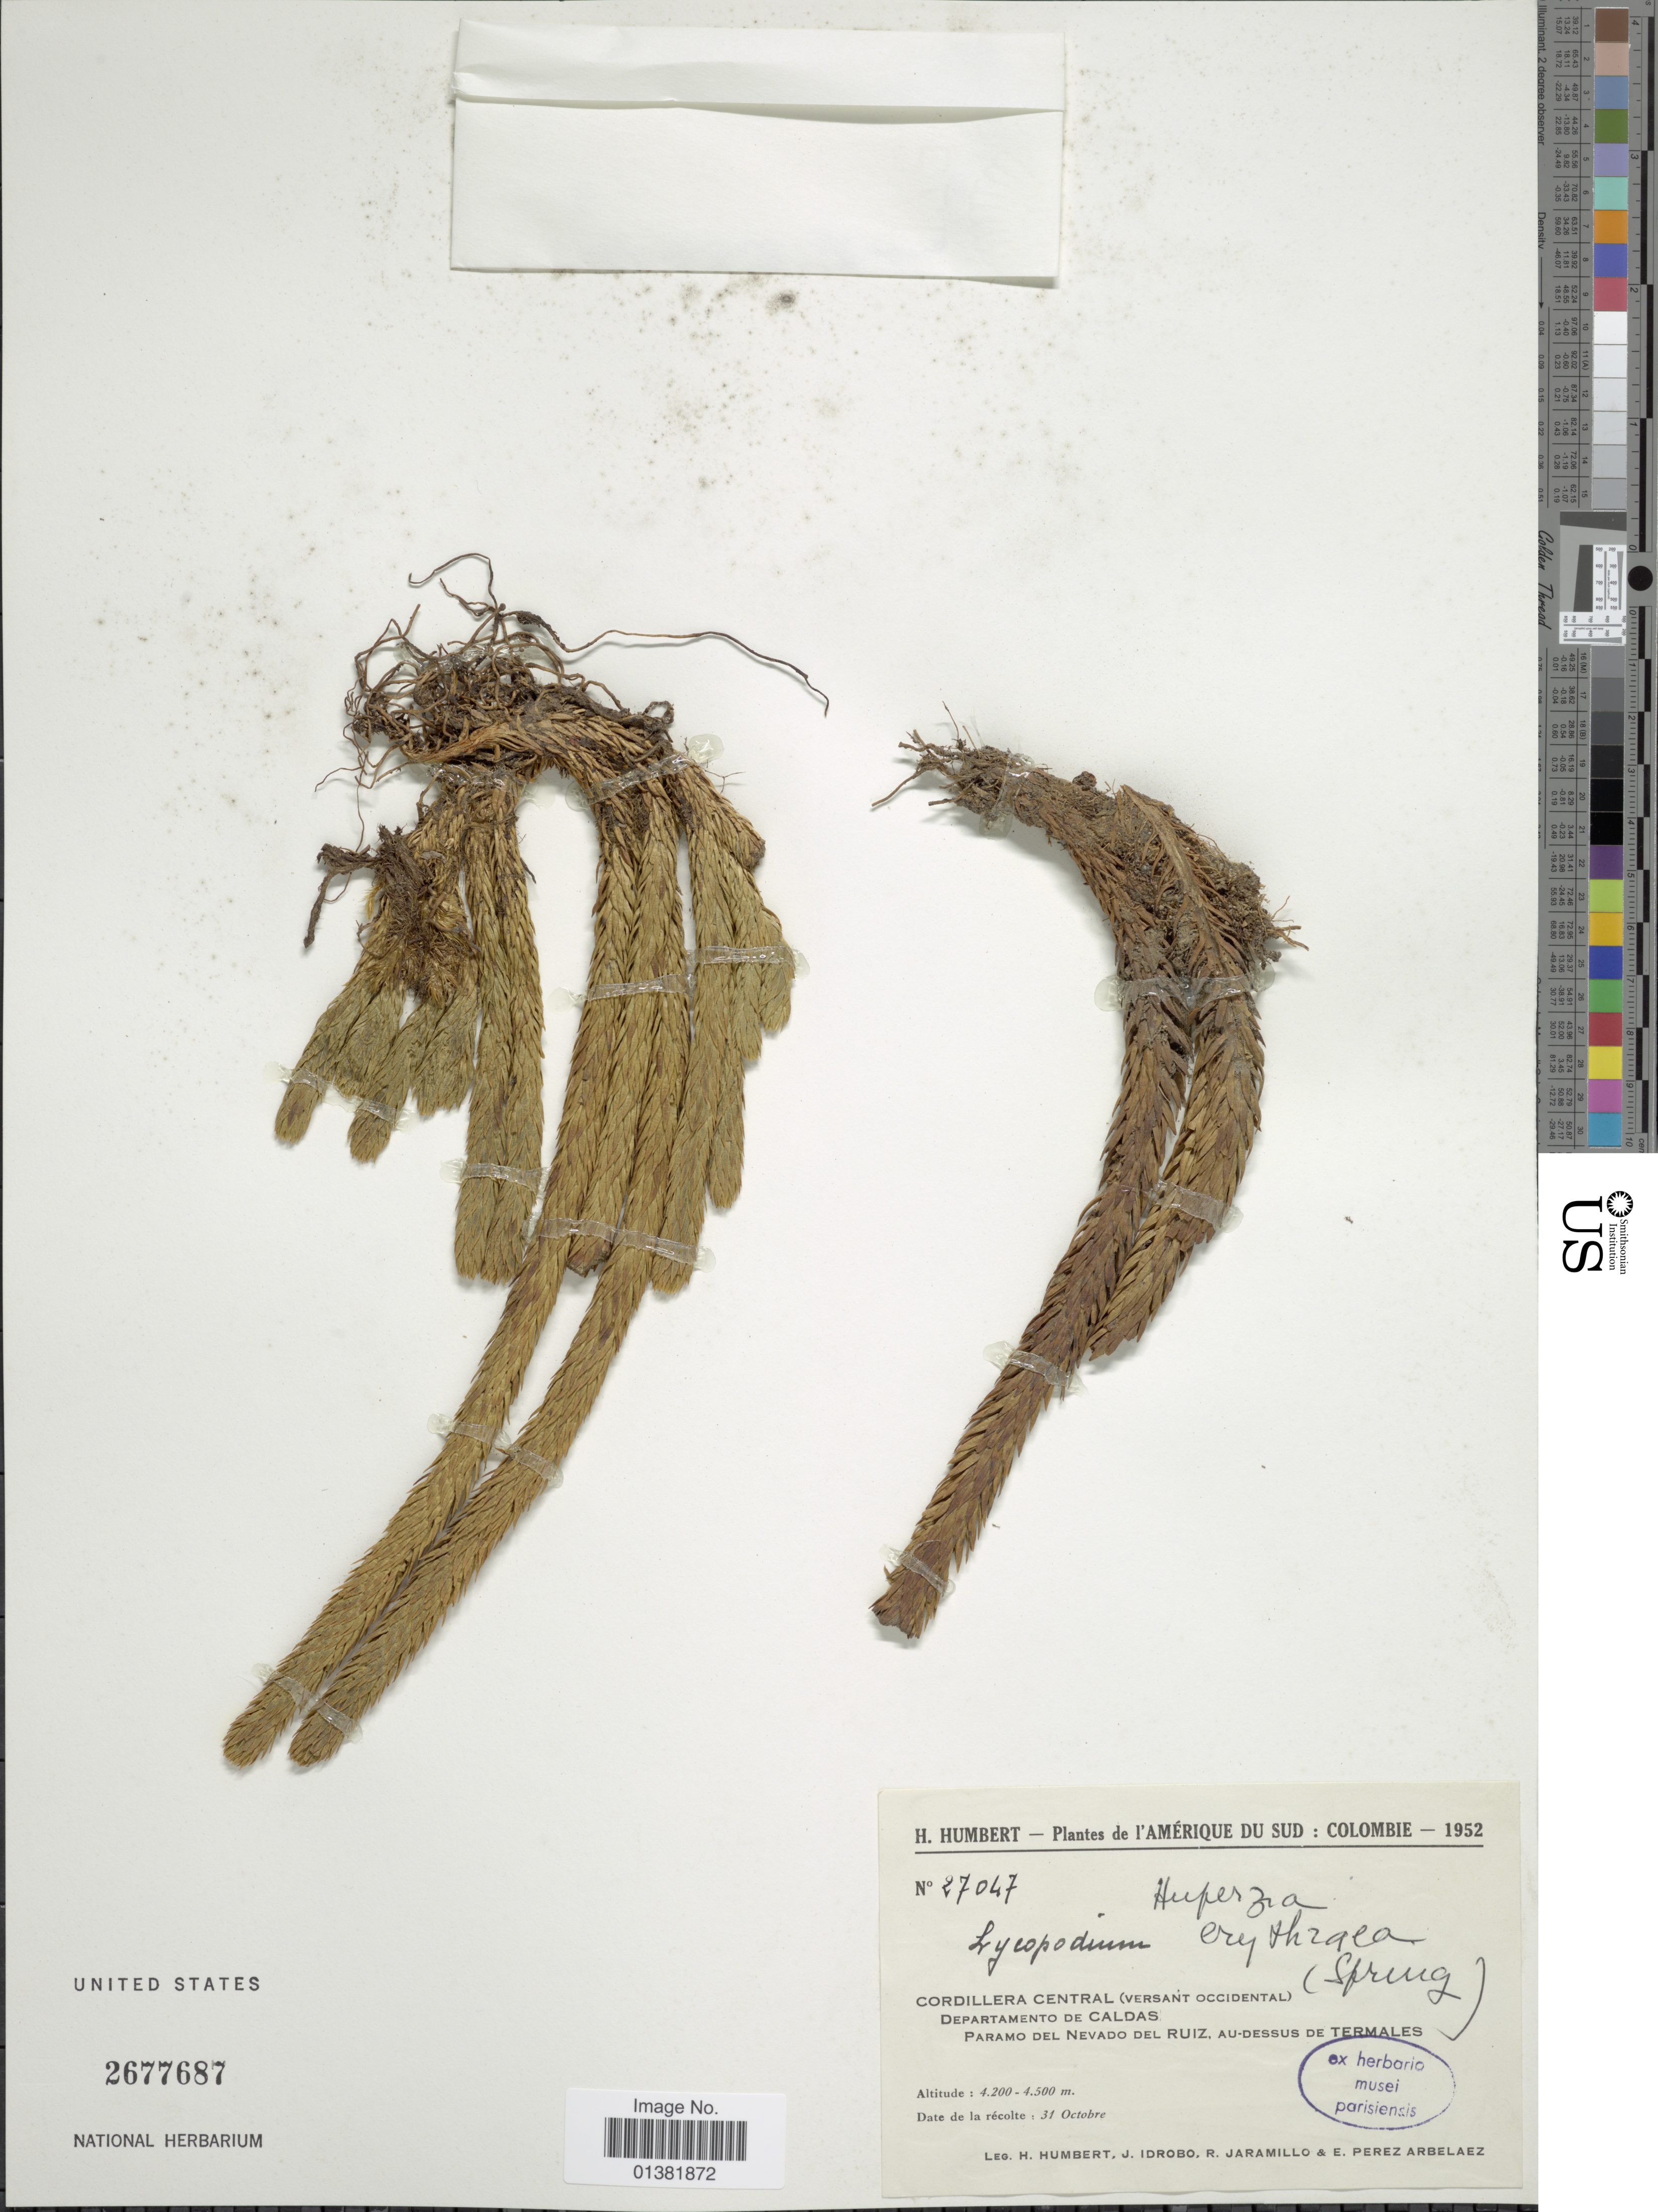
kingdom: Plantae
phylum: Tracheophyta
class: Lycopodiopsida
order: Lycopodiales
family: Lycopodiaceae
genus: Phlegmariurus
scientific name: Phlegmariurus crassus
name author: (Humb. & Bonpl. ex Willd.) B. Øllg.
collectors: H. Humbert, J. M. Idrobo, R. Jaramillo M. & E. Pérez Arbeláez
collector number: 27047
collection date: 1952-10-31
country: Colombia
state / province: Caldas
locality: Amerique du Sud, Cordillera Central (Versant Occidental) Paramo del Nevado del Ruiz, au-dessus de Termales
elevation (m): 4200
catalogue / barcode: US 2677687